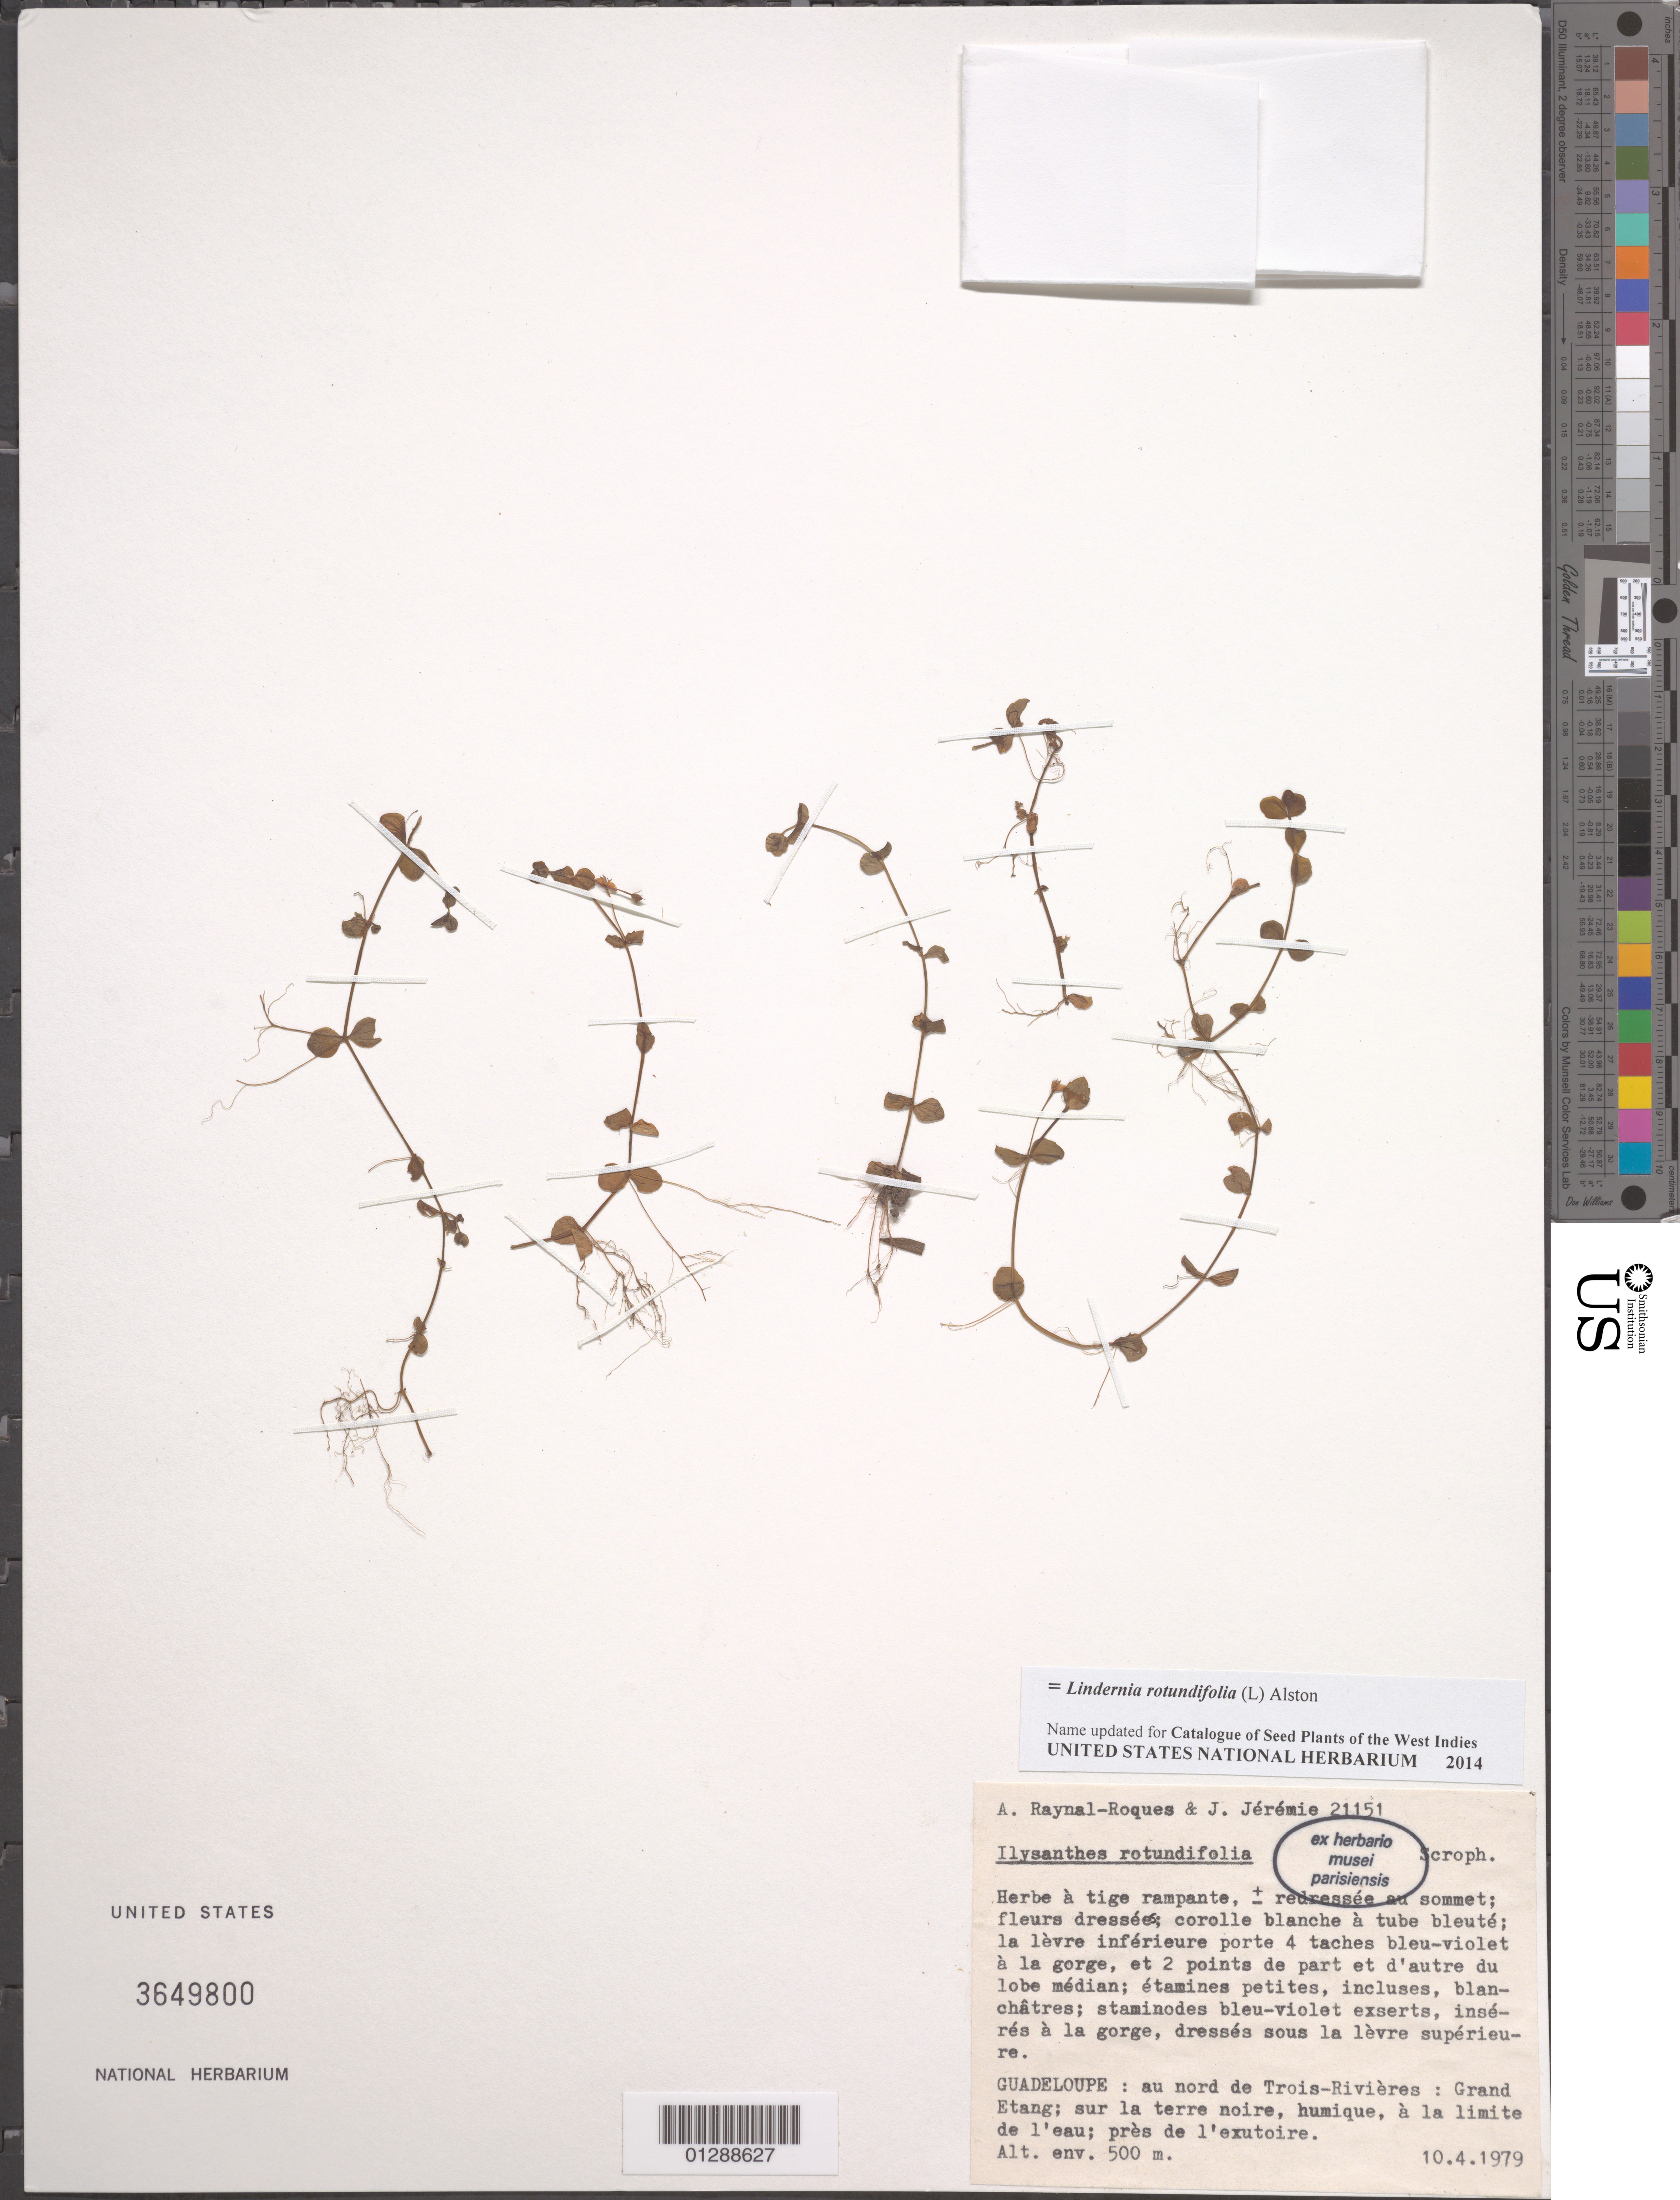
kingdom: Plantae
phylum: Tracheophyta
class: Magnoliopsida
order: Lamiales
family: Linderniaceae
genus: Lindernia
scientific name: Lindernia rotundifolia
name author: (L.) Alston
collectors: A. M. Raynal & J. Jérémie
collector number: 21151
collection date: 1979-04-10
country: Guadeloupe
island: Basse-Terre I.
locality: Grand Etang; au nord de Trois-Rivières.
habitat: Sur la terre noire, humique, à la limite de l'eau; près de l'exutoire.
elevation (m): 500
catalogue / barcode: US 3649800